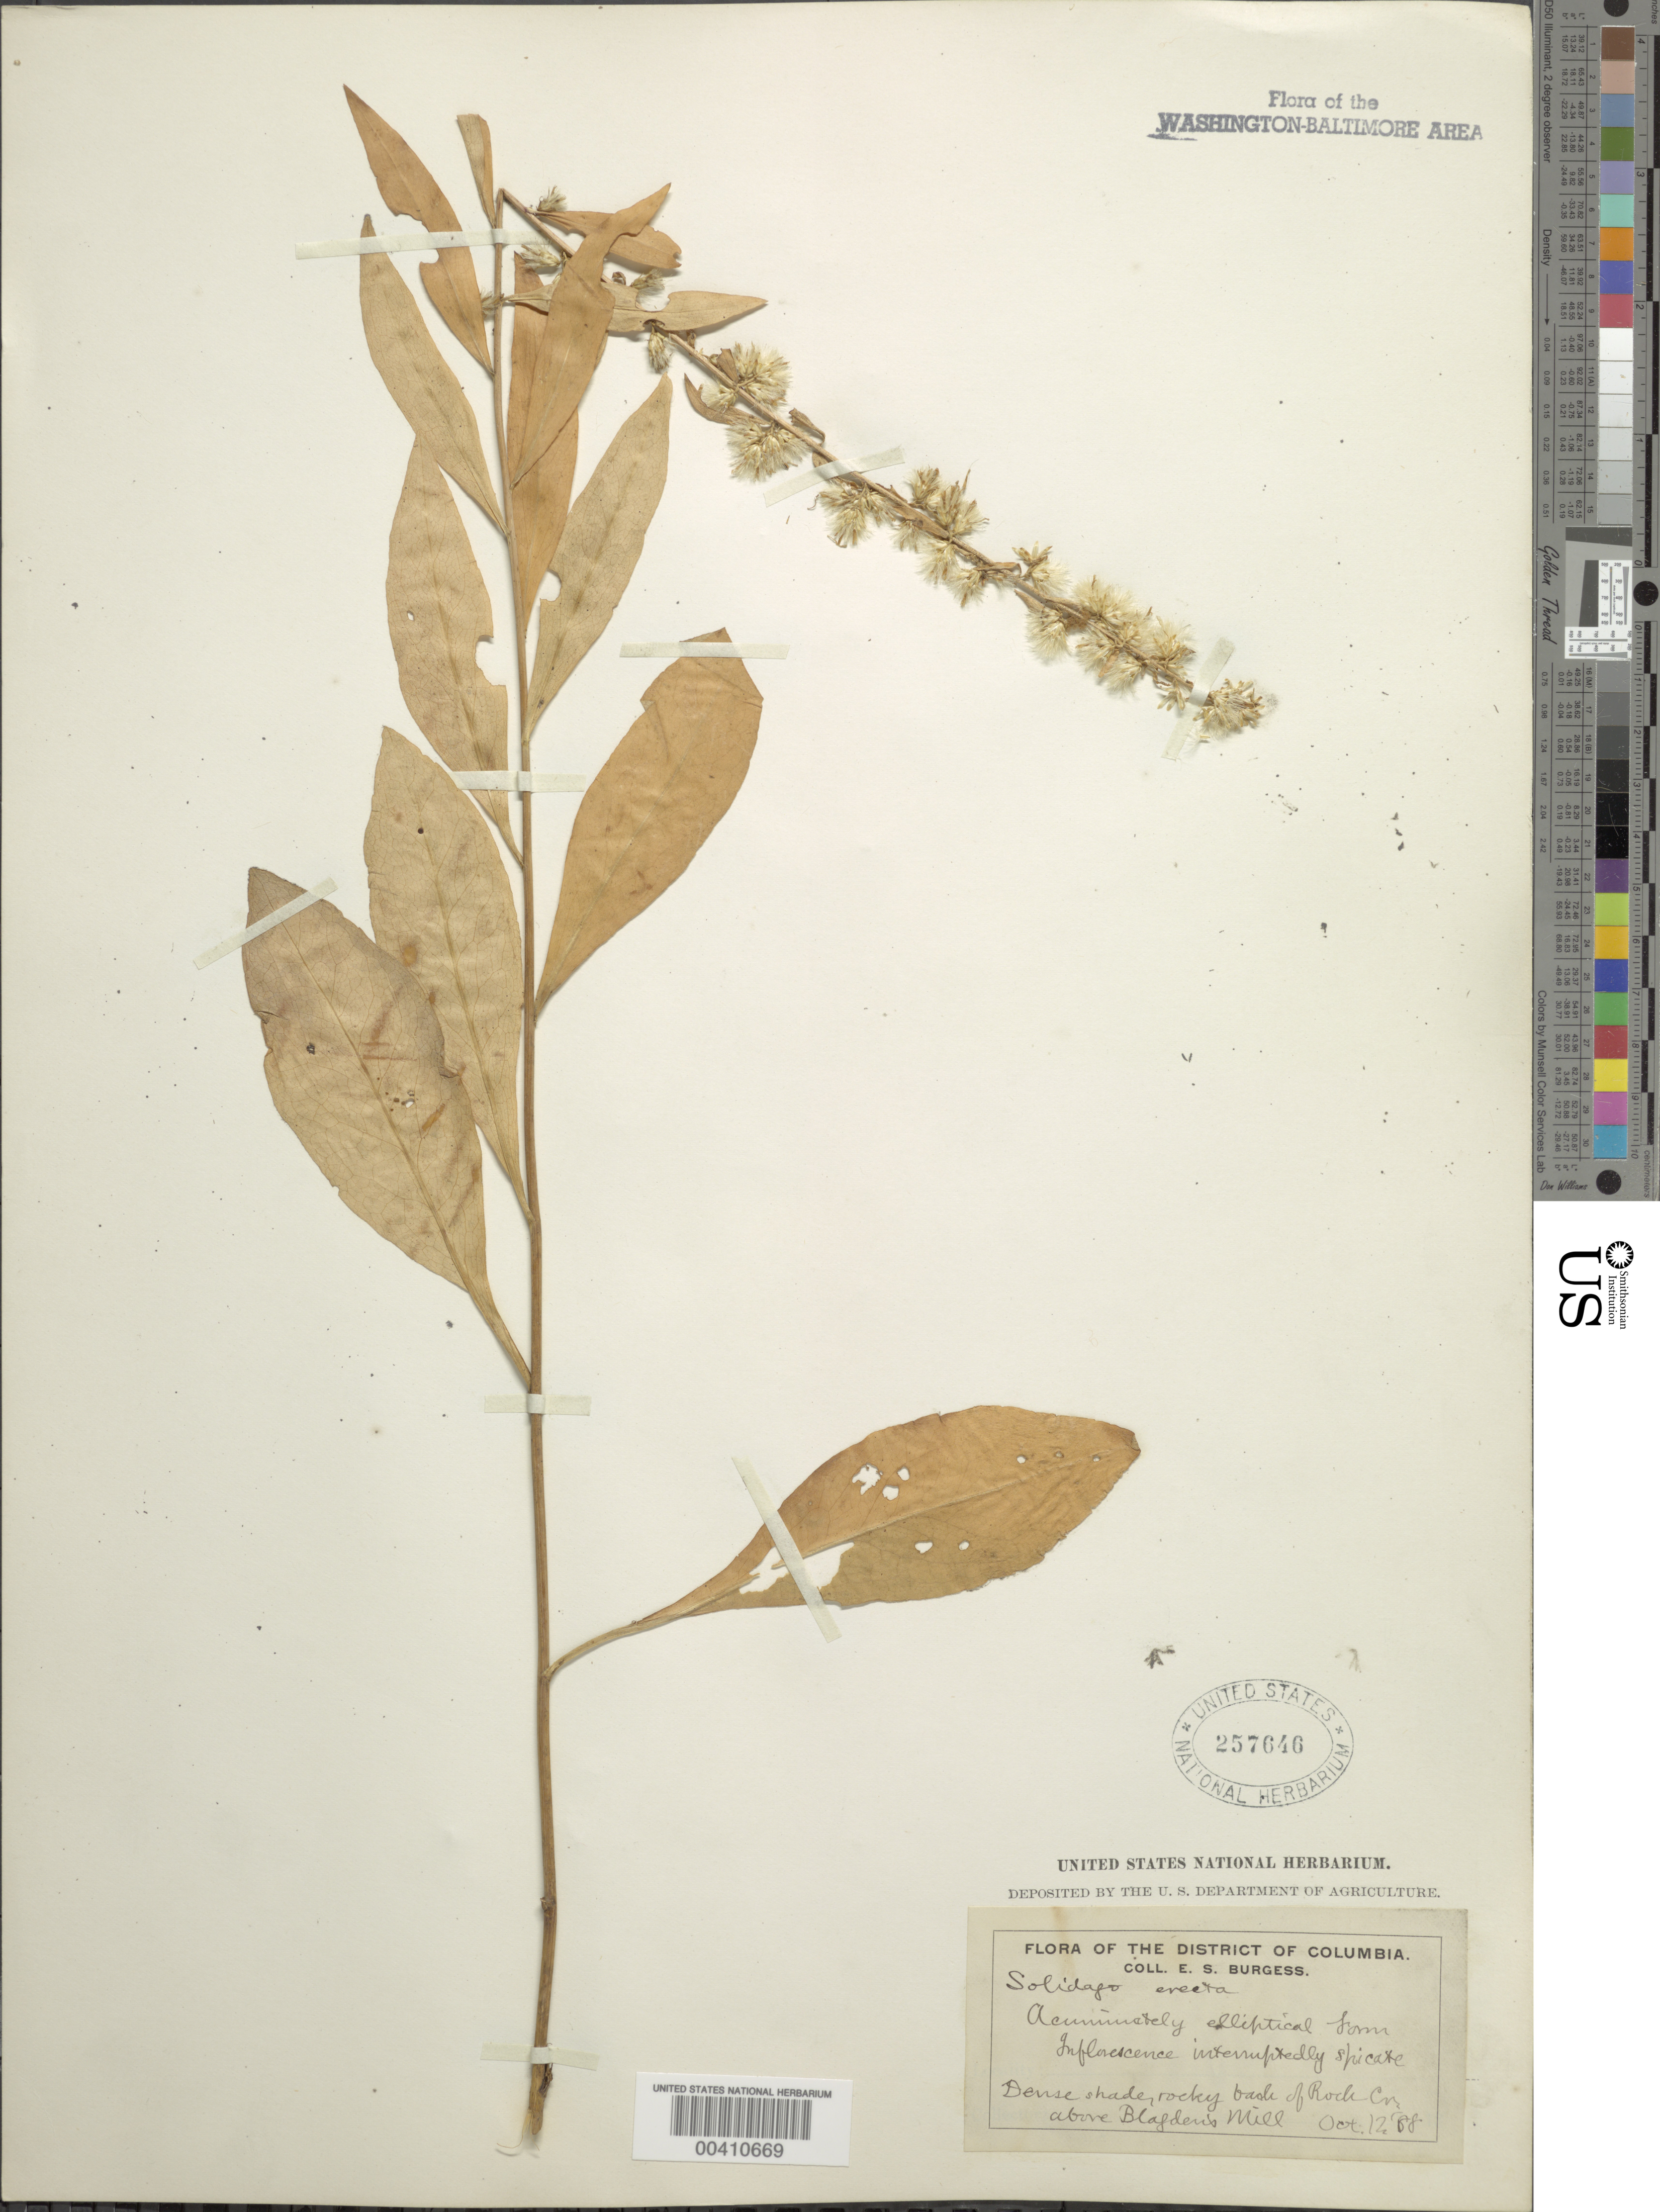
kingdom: Plantae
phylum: Tracheophyta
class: Magnoliopsida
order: Asterales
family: Asteraceae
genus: Solidago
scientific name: Solidago erecta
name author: Pursh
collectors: E. Burgess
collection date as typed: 12 Oct 1888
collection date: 1888-10-12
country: United States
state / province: District of Columbia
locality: Blagden's Mill, Rock Creek Rock Creek Park & vicinity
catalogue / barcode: US 257646